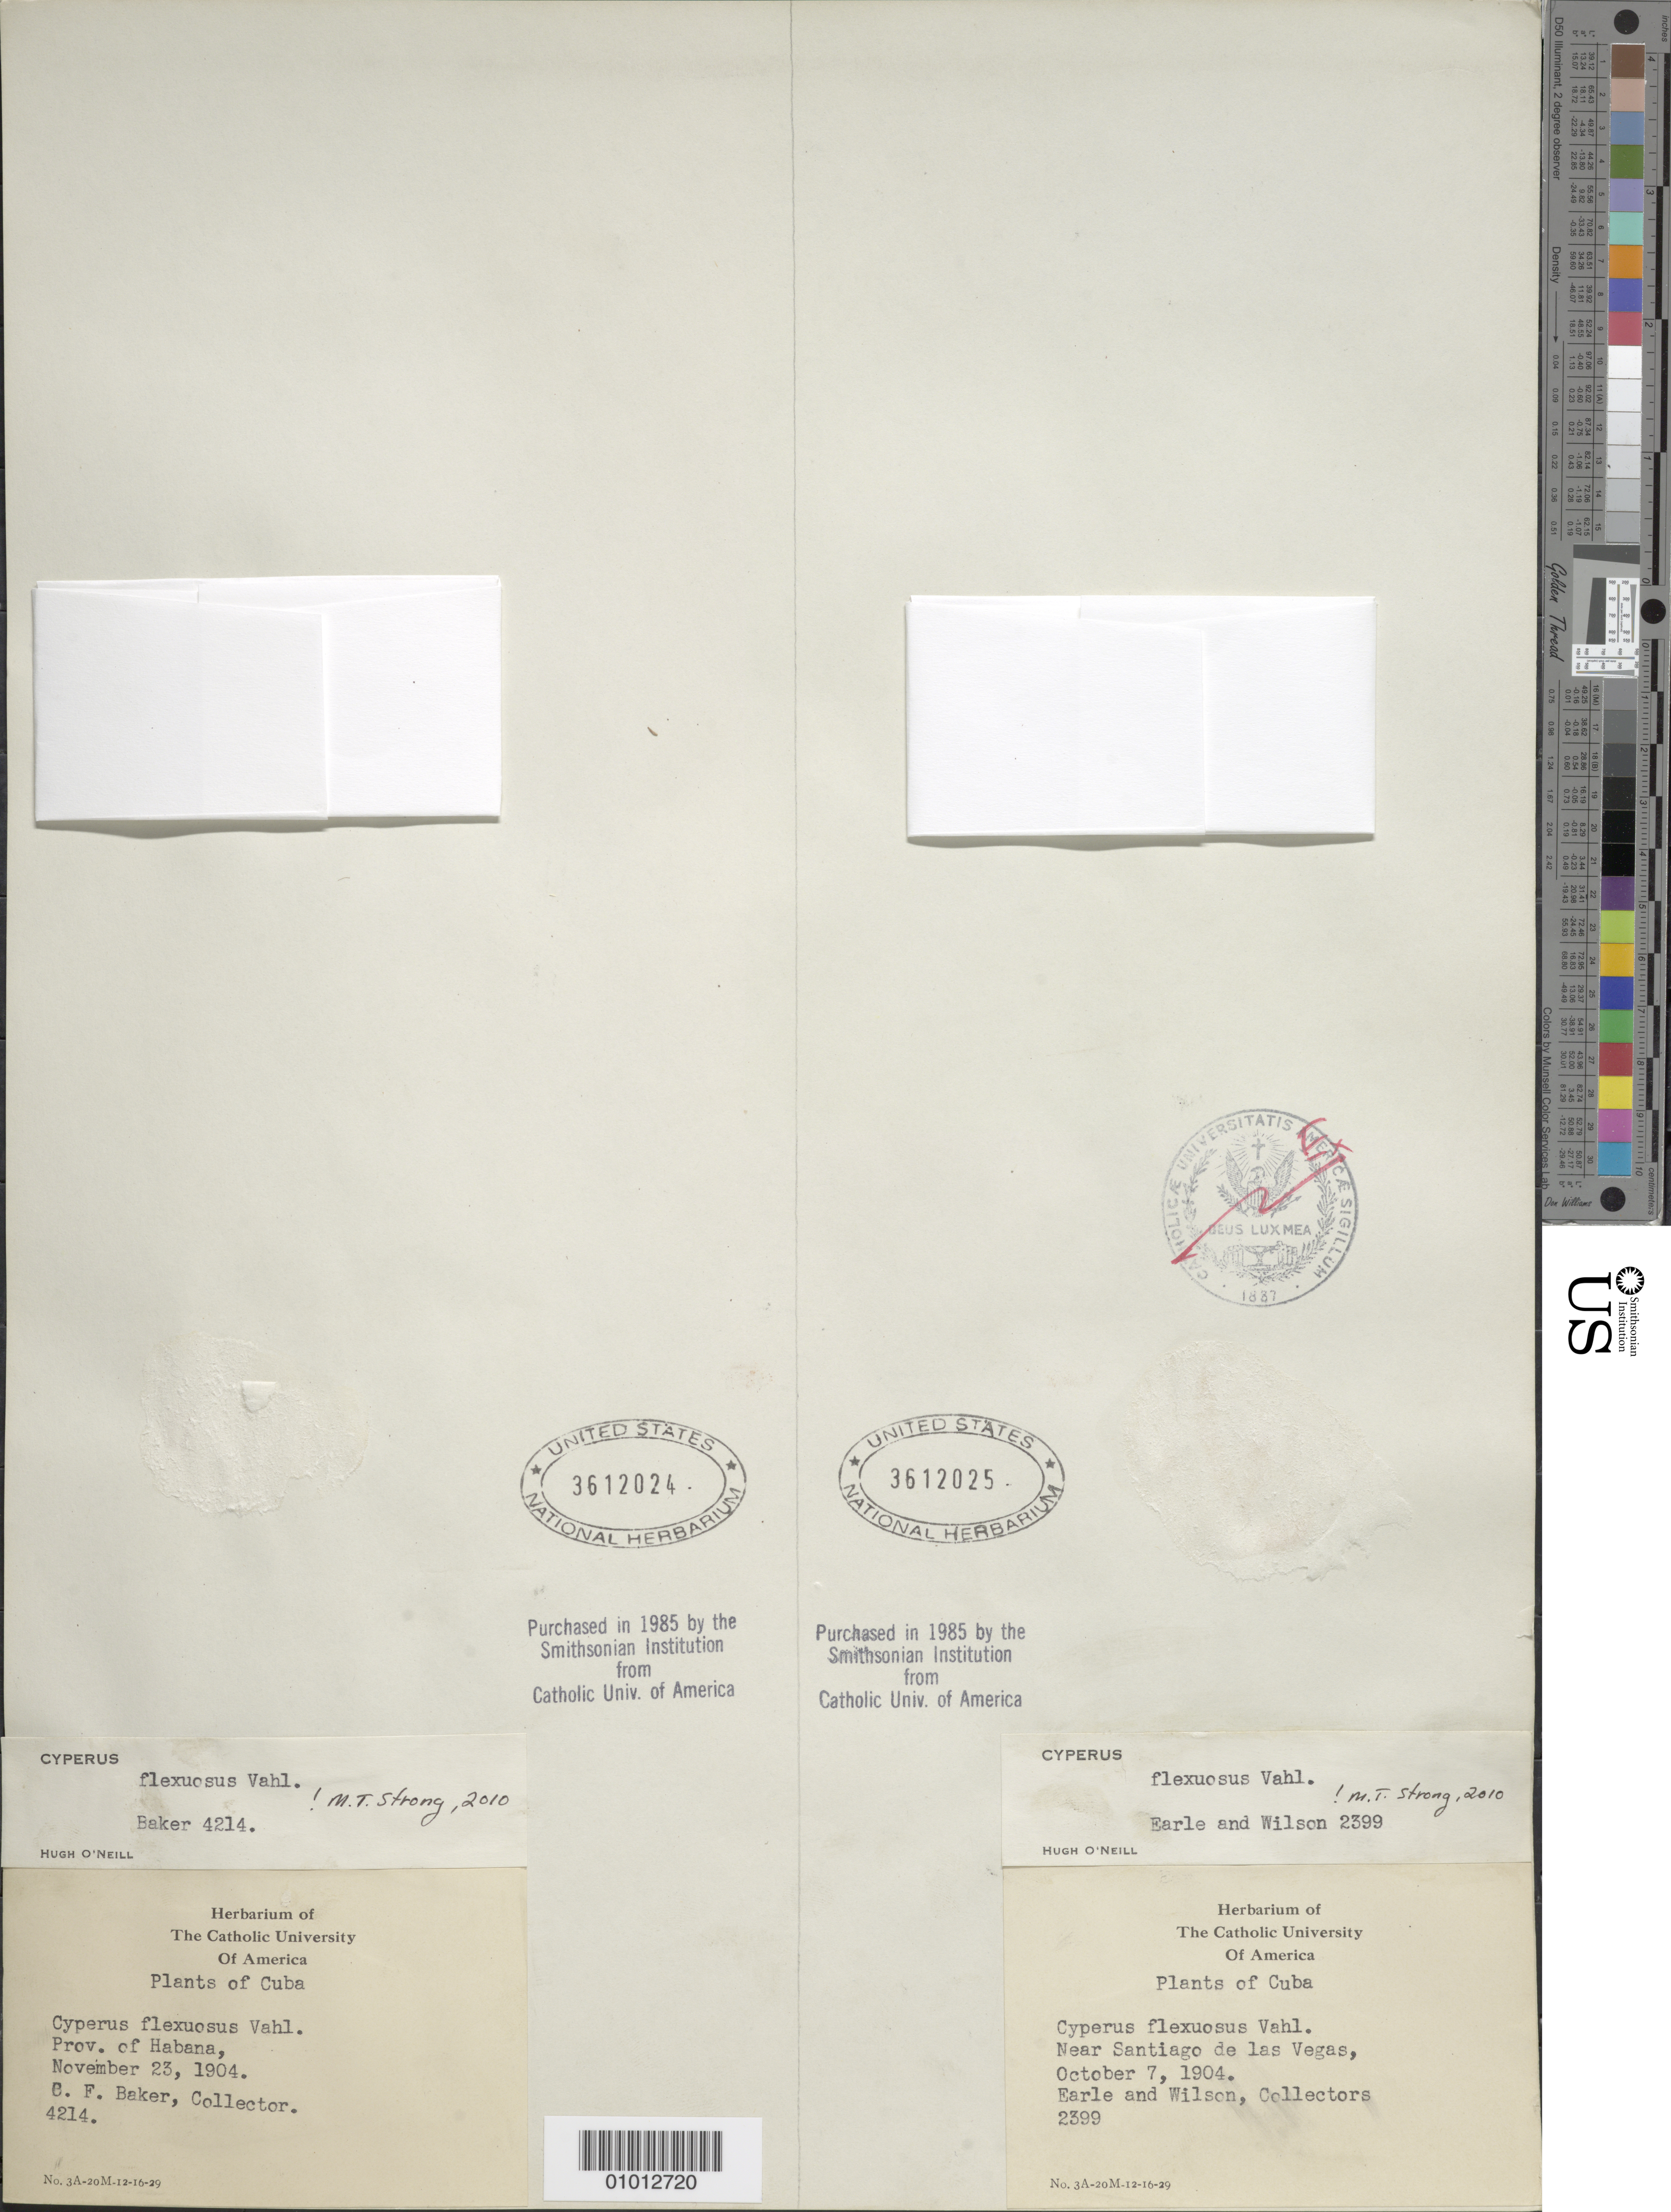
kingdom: Plantae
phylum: Tracheophyta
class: Liliopsida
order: Poales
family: Cyperaceae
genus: Cyperus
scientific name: Cyperus ferax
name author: Rich.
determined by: Strong, Mark T., (BOT), Smithsonian Institution - National Museum of Natural History (UNITED STATES)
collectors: -. Earle & -- Wilson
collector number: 2399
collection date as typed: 07 Oct 1904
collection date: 1904-10-07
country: Cuba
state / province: La Habana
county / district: Municipio Boyeros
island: Cuba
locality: Santiago de las Vegas (near)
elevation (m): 97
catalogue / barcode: US 3612025